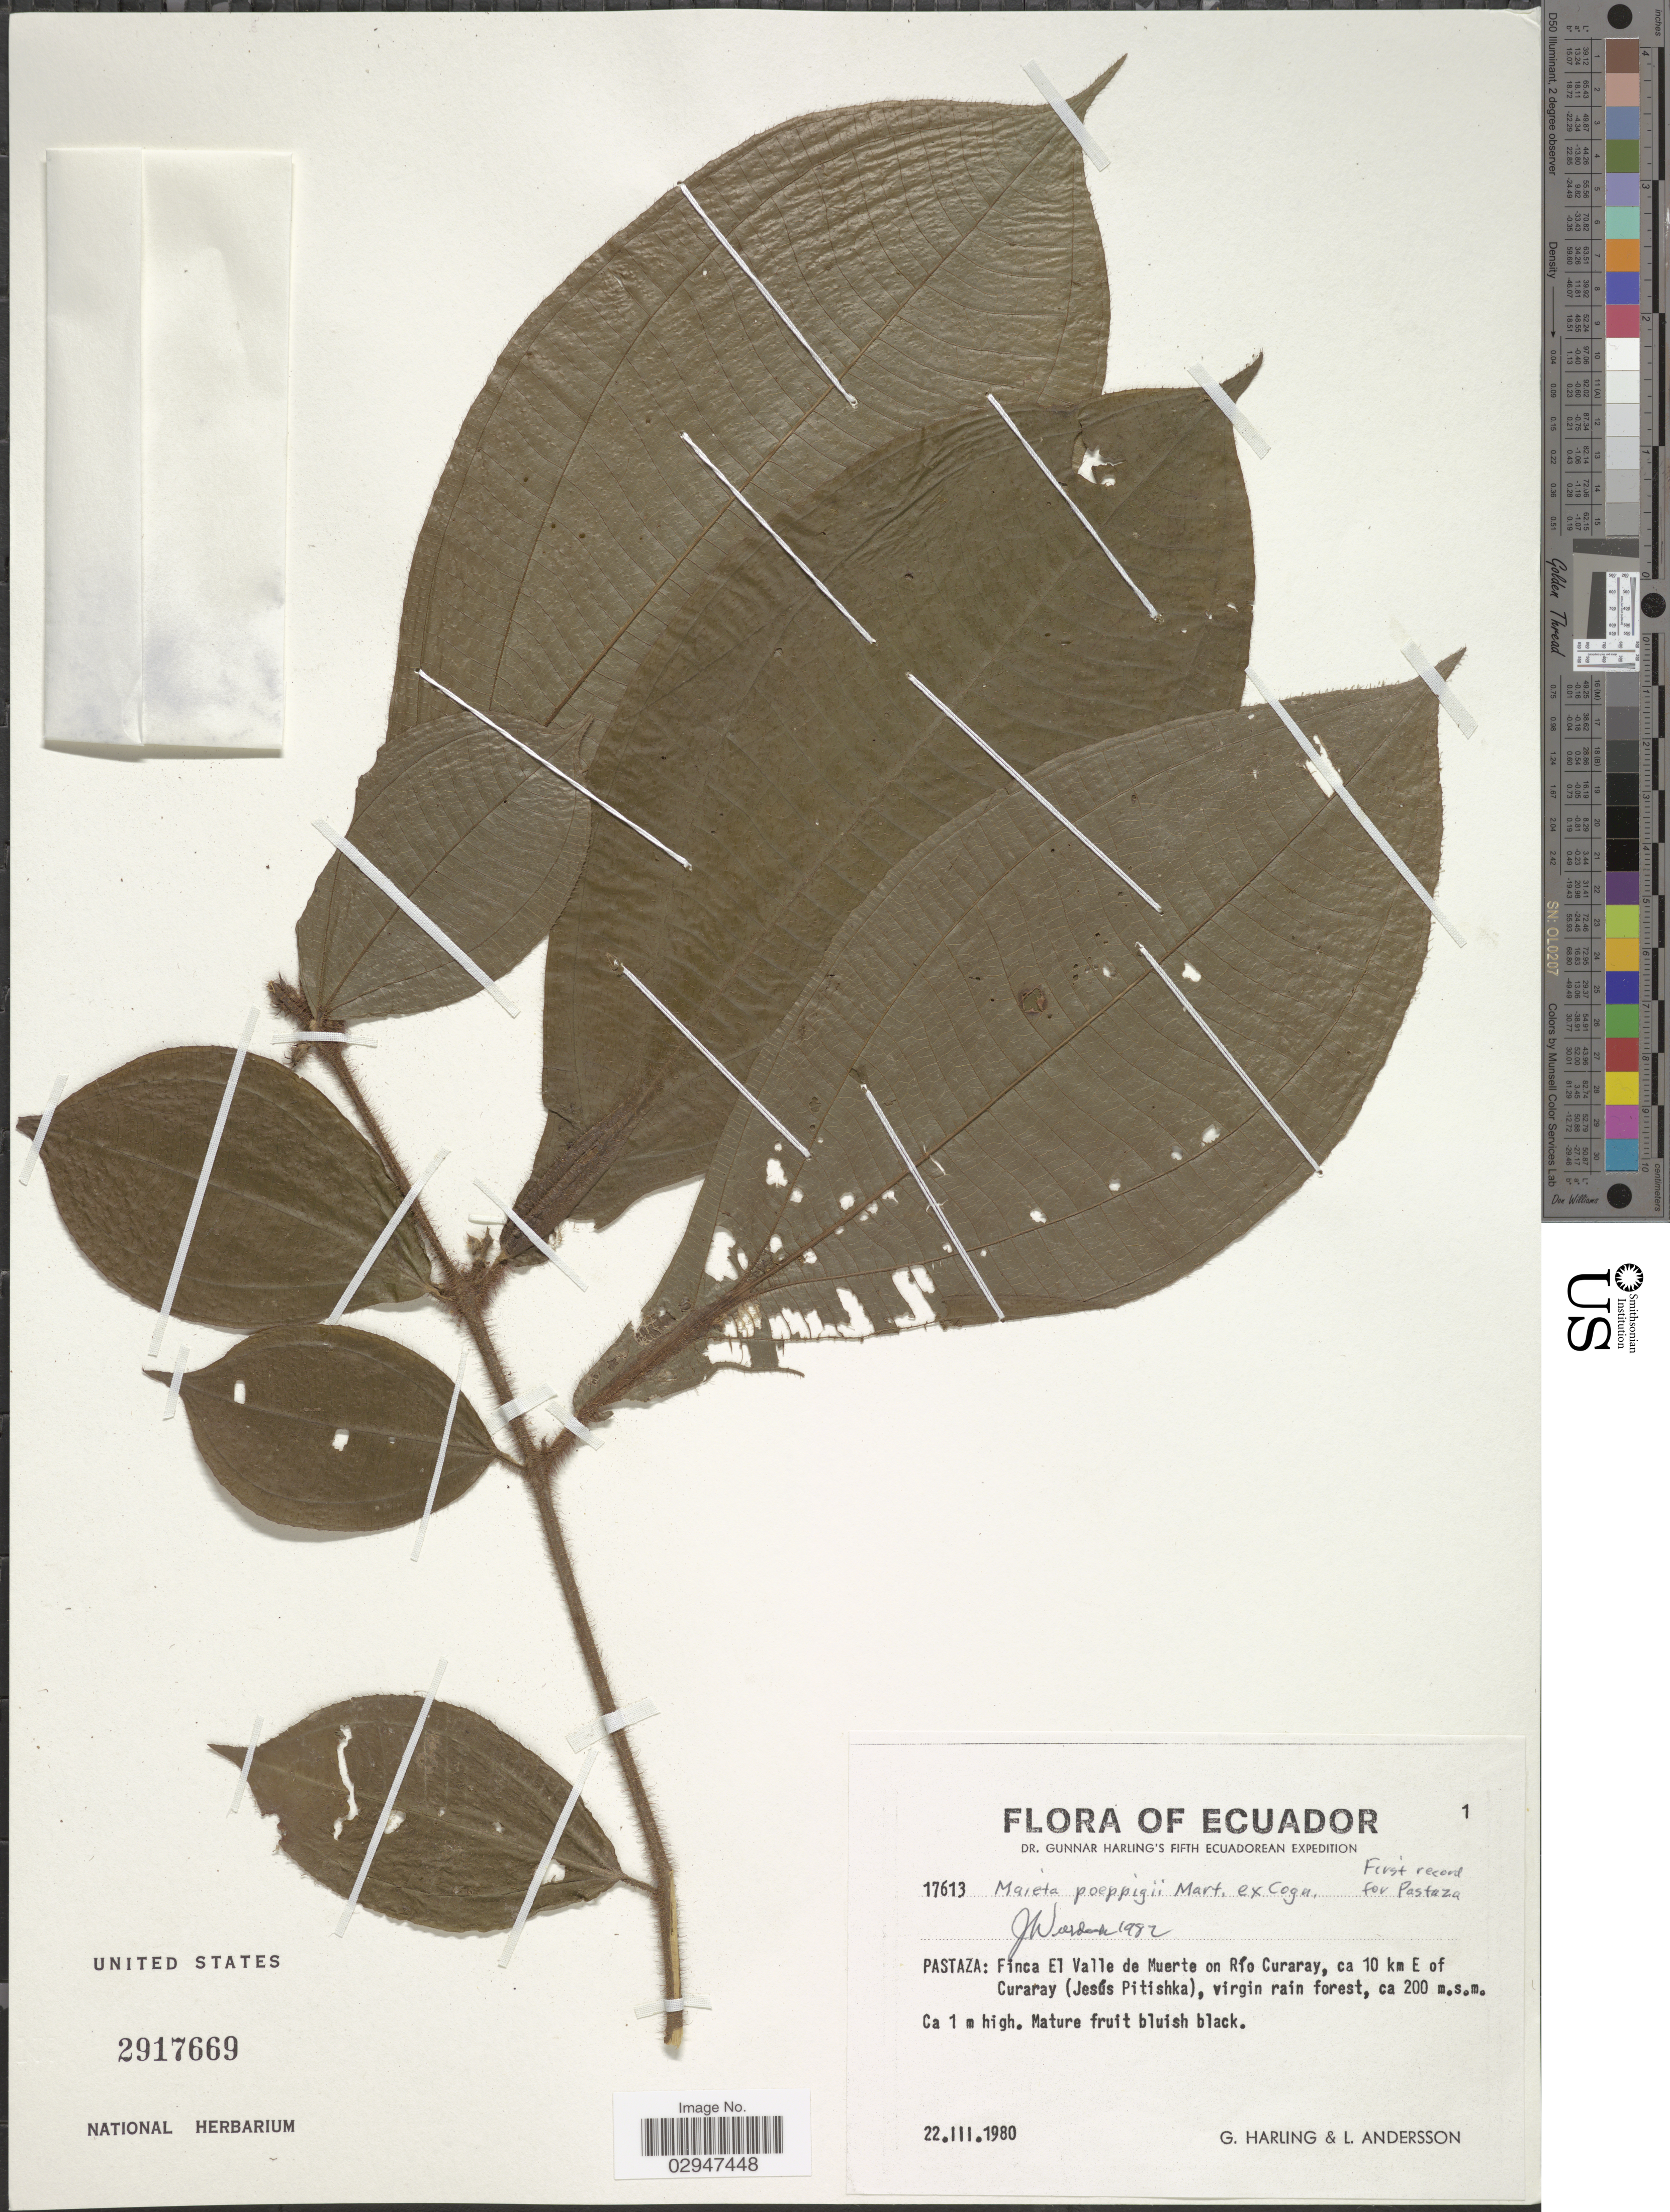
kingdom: Plantae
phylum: Tracheophyta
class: Magnoliopsida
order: Myrtales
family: Melastomataceae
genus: Maieta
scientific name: Maieta poeppigii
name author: Mart. ex Cogn.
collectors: G. Harling & L. Andersson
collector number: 17613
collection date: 1980-03-22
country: Ecuador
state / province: Pastaza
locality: Pastaza: Finca El Valle de Muerte on Río Curaray, ca 10 km E of Curaray (Jesús Pitishka).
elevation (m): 200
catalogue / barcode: US 2917669